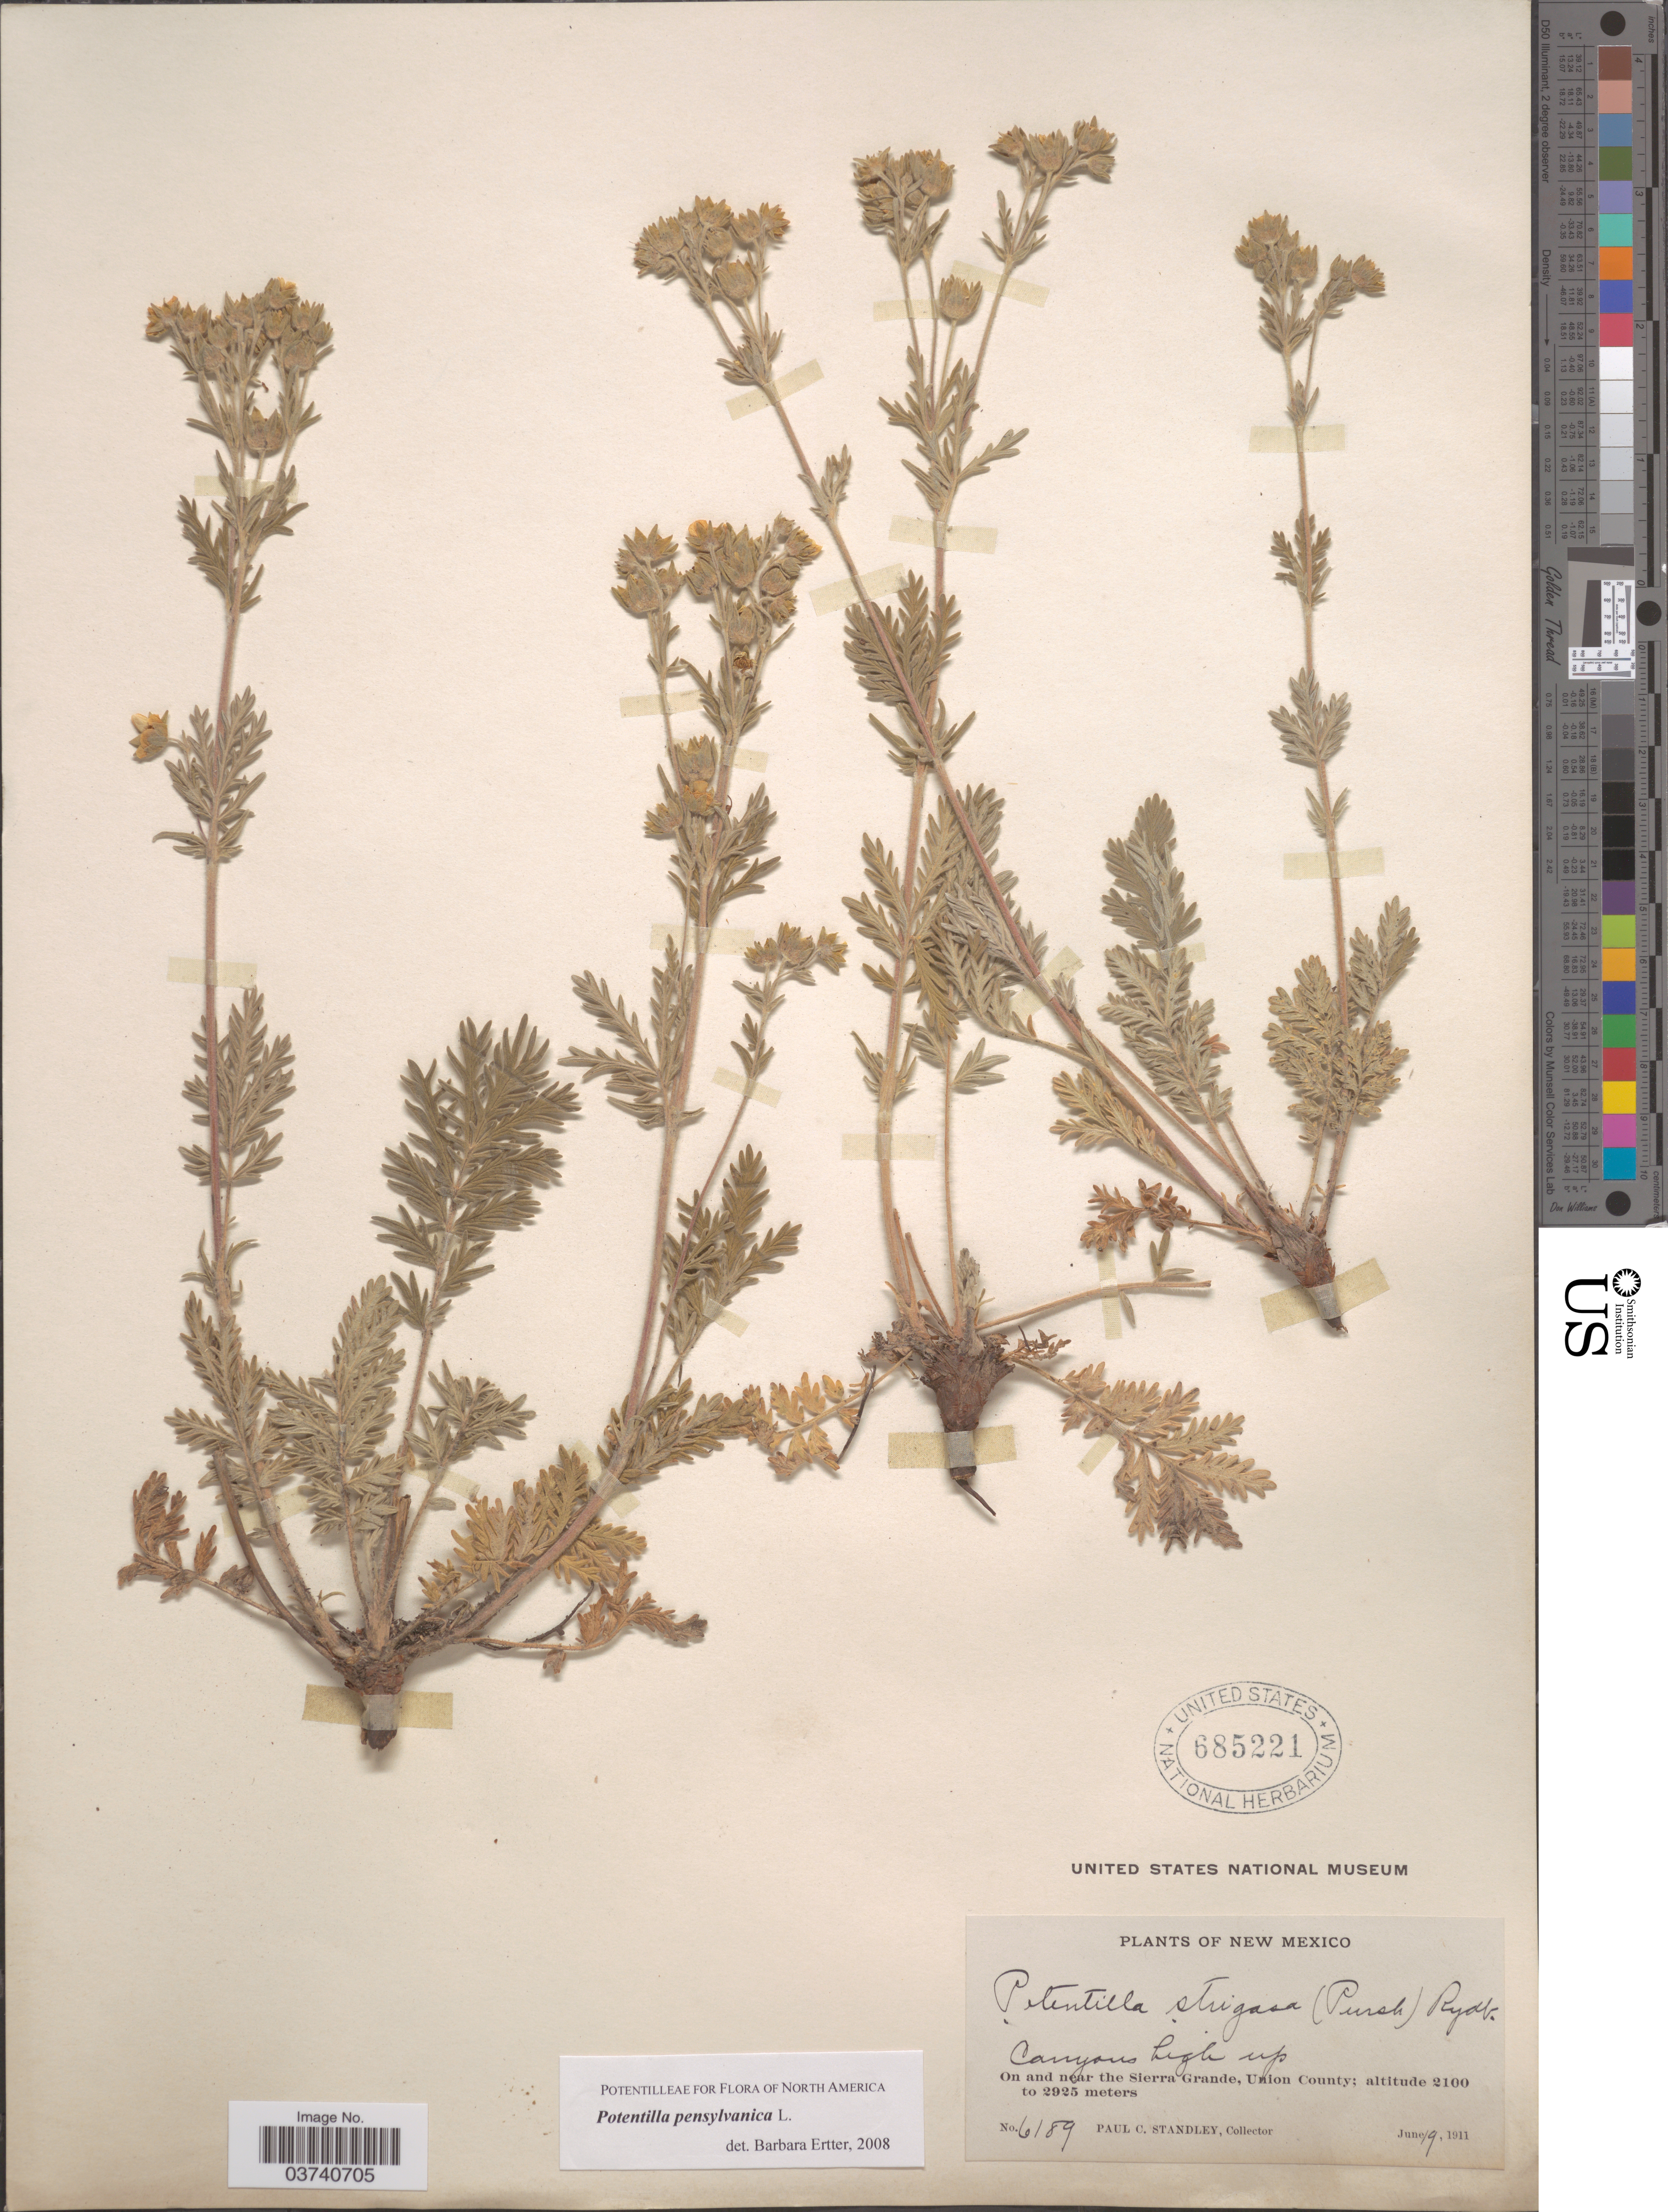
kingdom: Plantae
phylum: Tracheophyta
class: Magnoliopsida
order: Rosales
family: Rosaceae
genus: Potentilla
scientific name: Potentilla pensylvanica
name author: L.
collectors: P. C. Standley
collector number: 6189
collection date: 1911-06-19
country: United States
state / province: New Mexico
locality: Canyons high up. On and near the Sierra Grande, Union County.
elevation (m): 2100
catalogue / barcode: US 685221